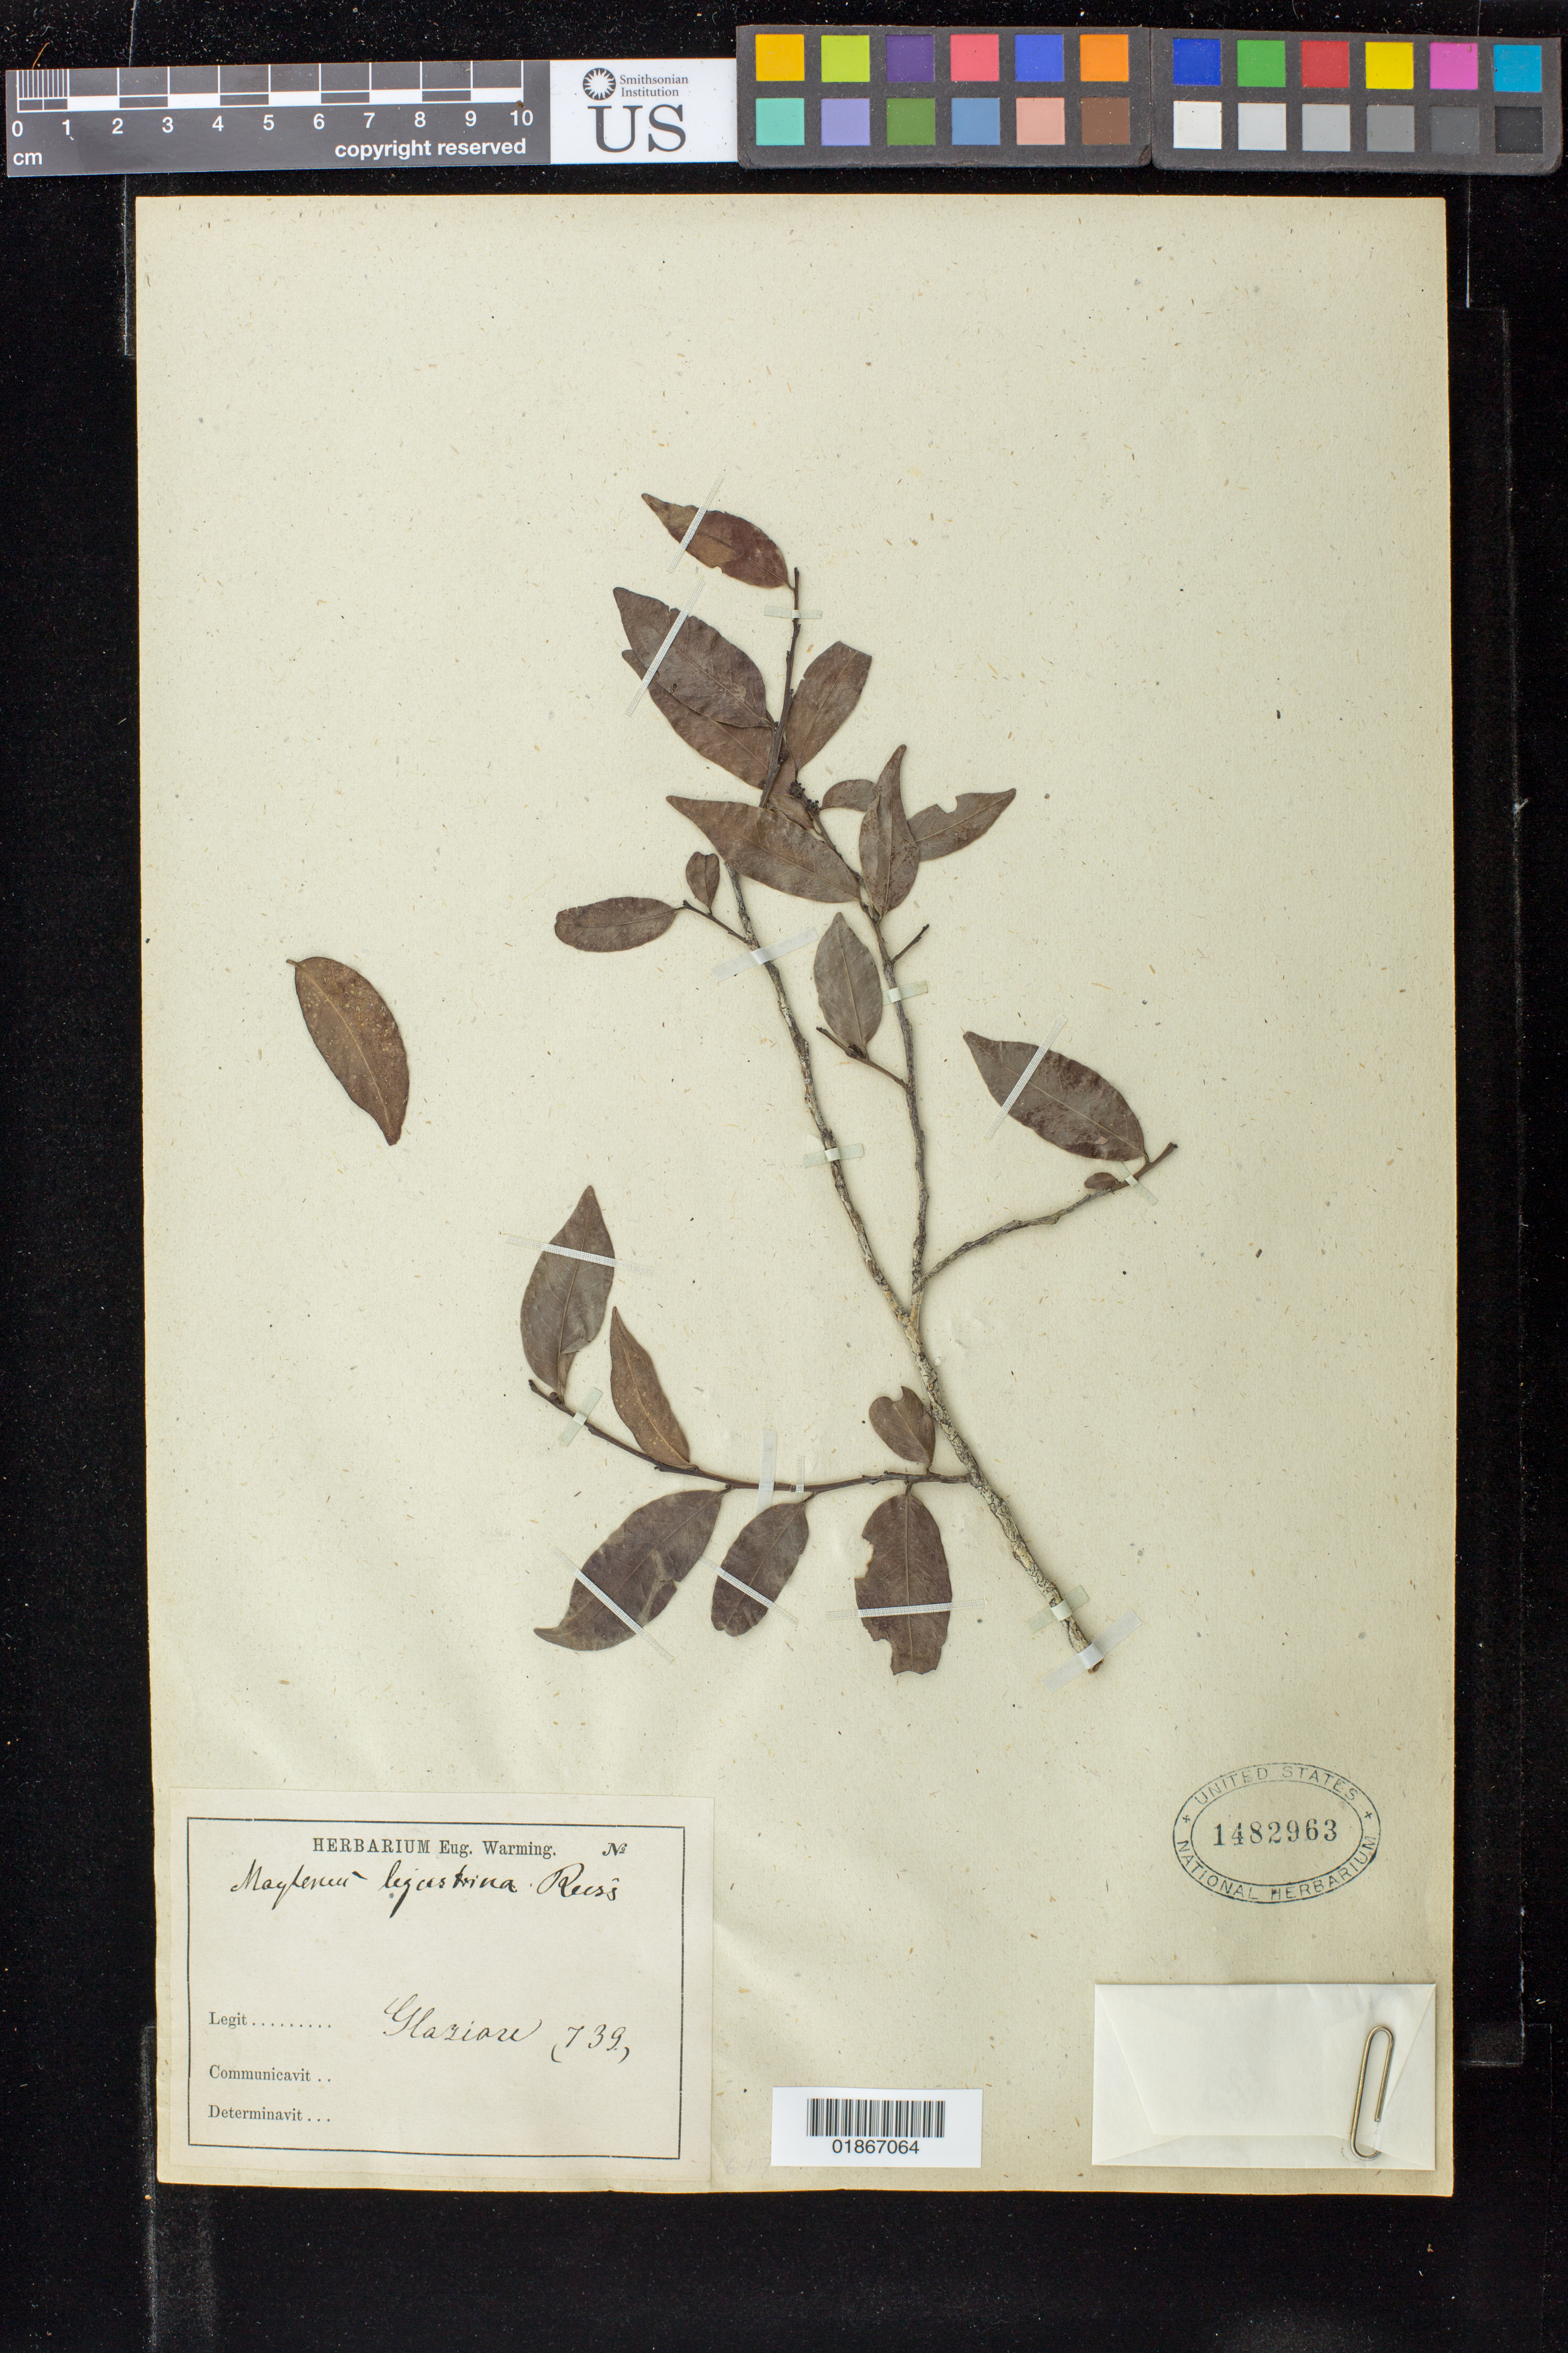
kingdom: Plantae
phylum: Tracheophyta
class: Magnoliopsida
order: Celastrales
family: Celastraceae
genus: Maytenus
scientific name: Maytenus ligustrina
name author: Reissek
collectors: A. F. M. Glaziou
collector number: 739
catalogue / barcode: US 1482963